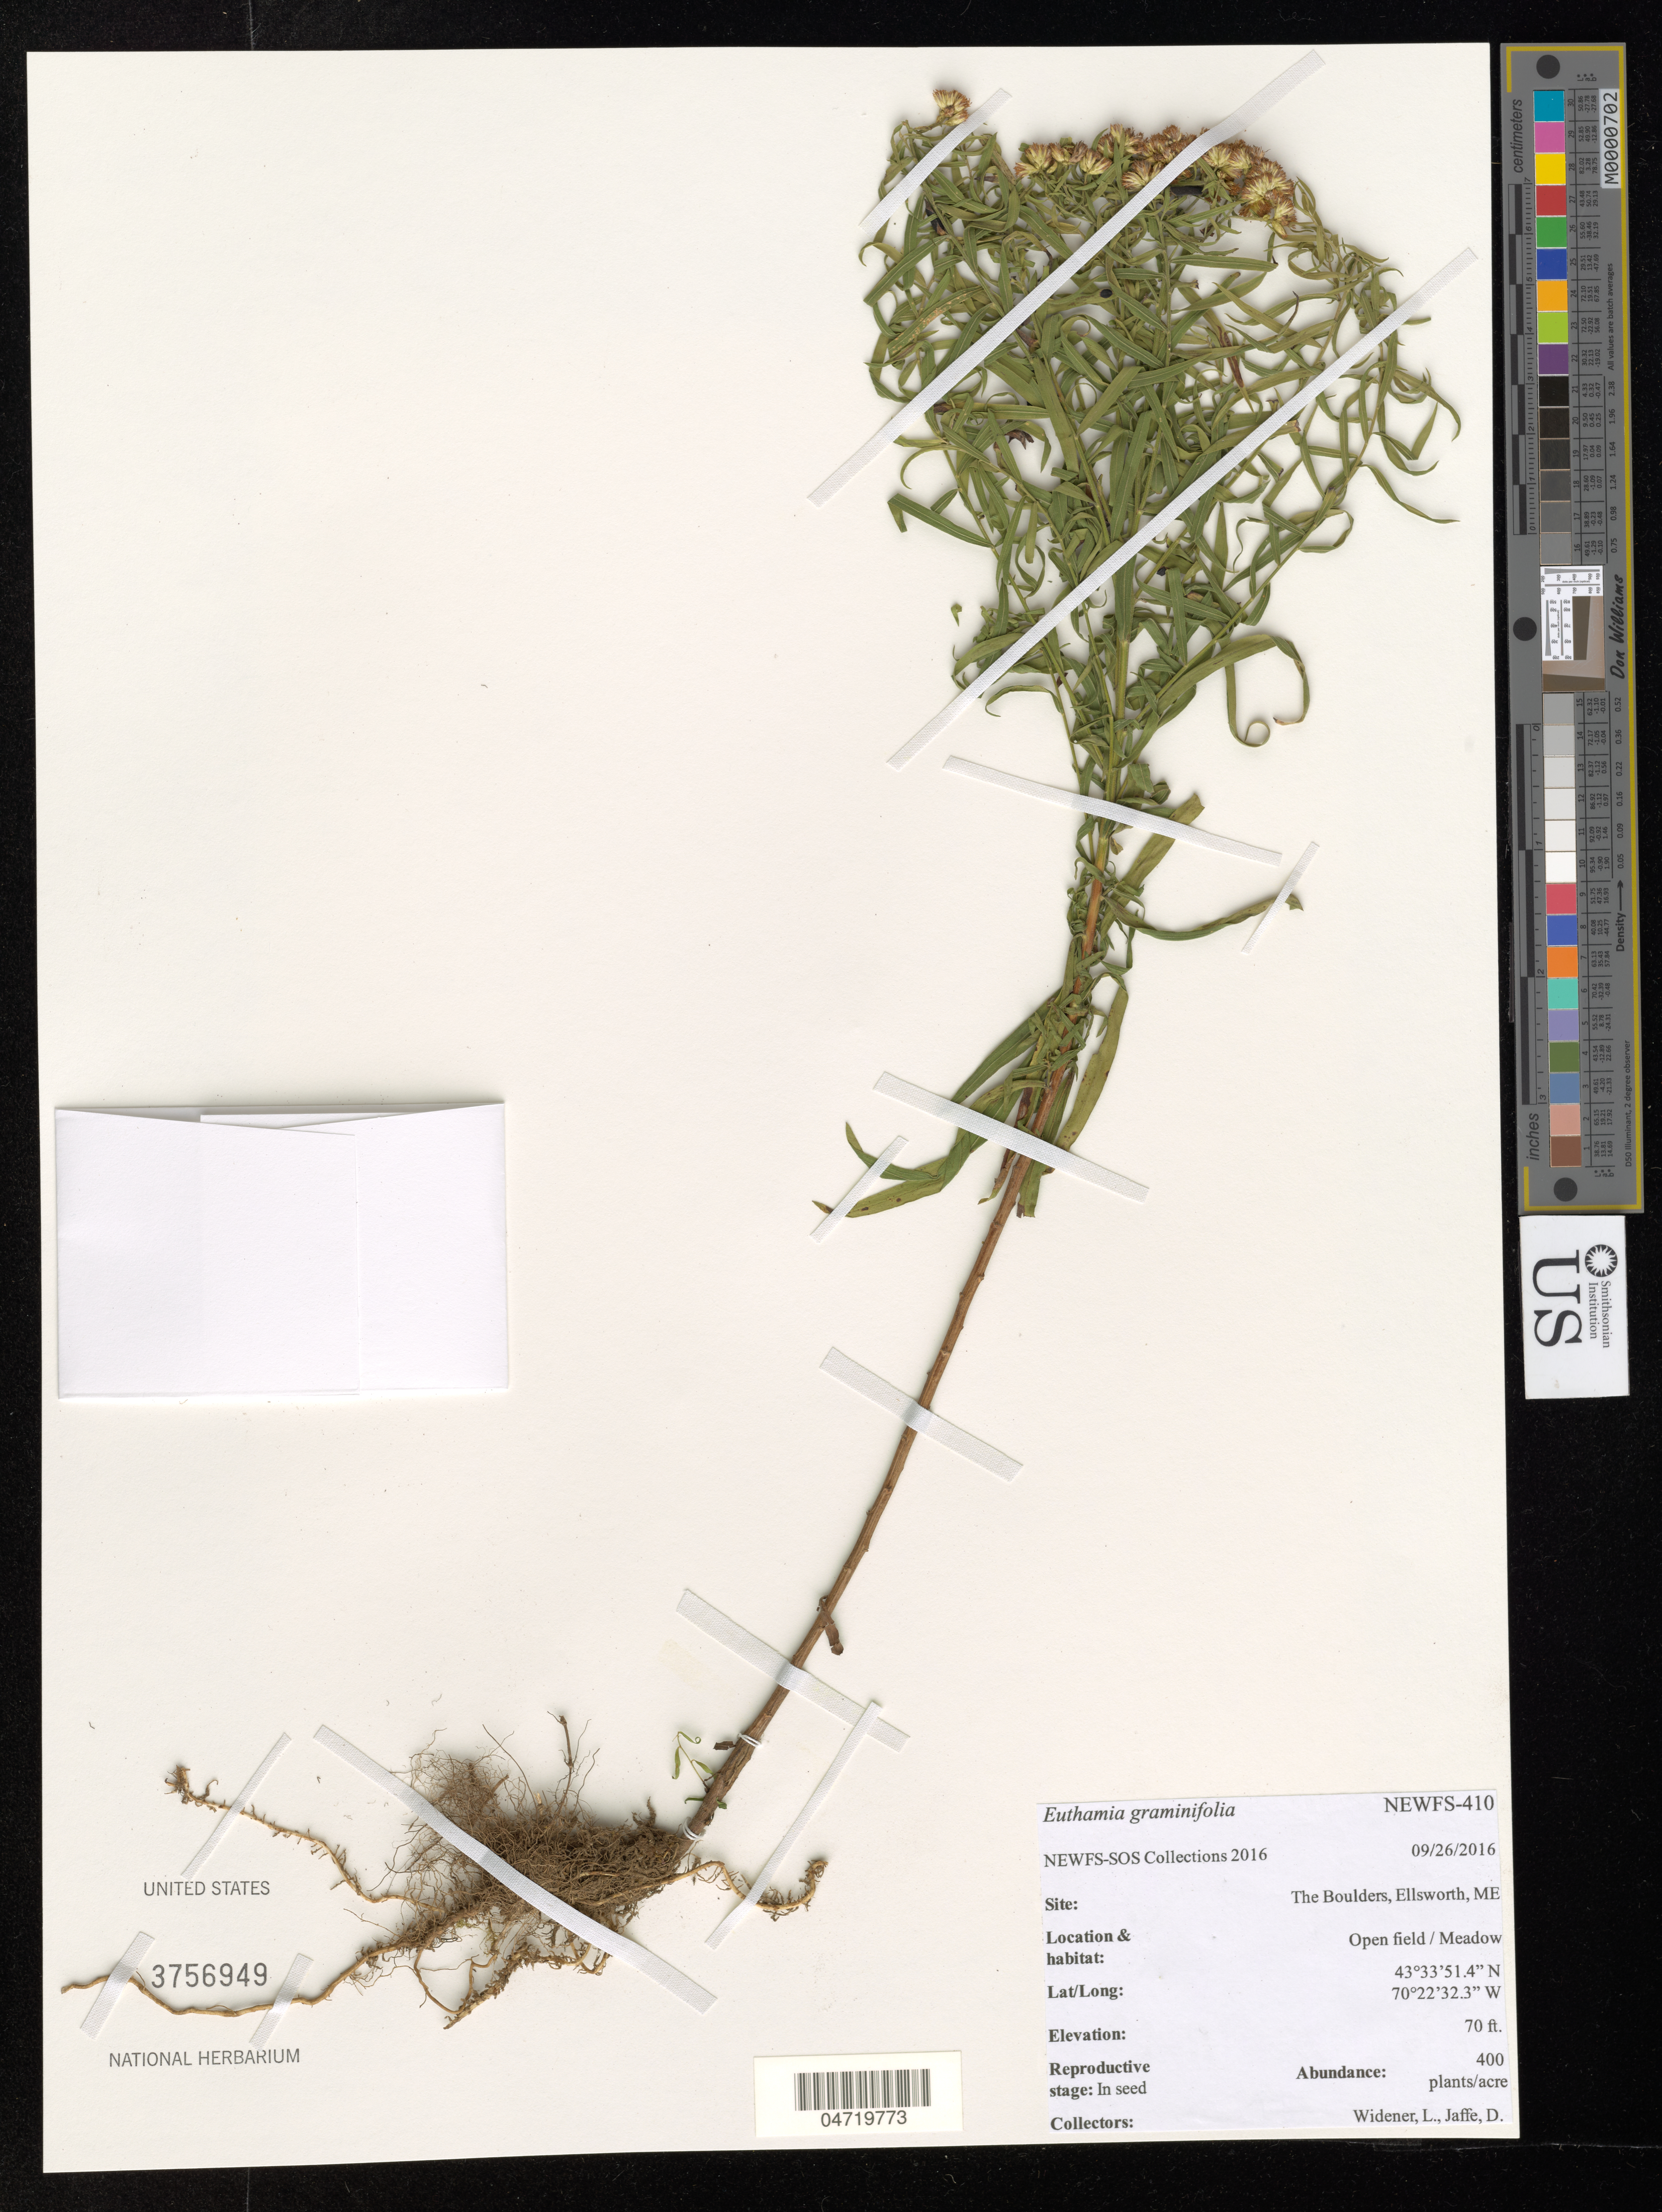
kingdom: Plantae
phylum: Tracheophyta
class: Magnoliopsida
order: Asterales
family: Asteraceae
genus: Euthamia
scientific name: Euthamia graminifolia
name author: (L.) Nutt.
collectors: L. Widener & D. Jaffe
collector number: NEWFS-410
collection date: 2016-09-26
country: United States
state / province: Maine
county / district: Hancock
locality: Private Land, Ellsworth, ME, The Boulders, open field / meadow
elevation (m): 21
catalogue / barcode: US 3756949